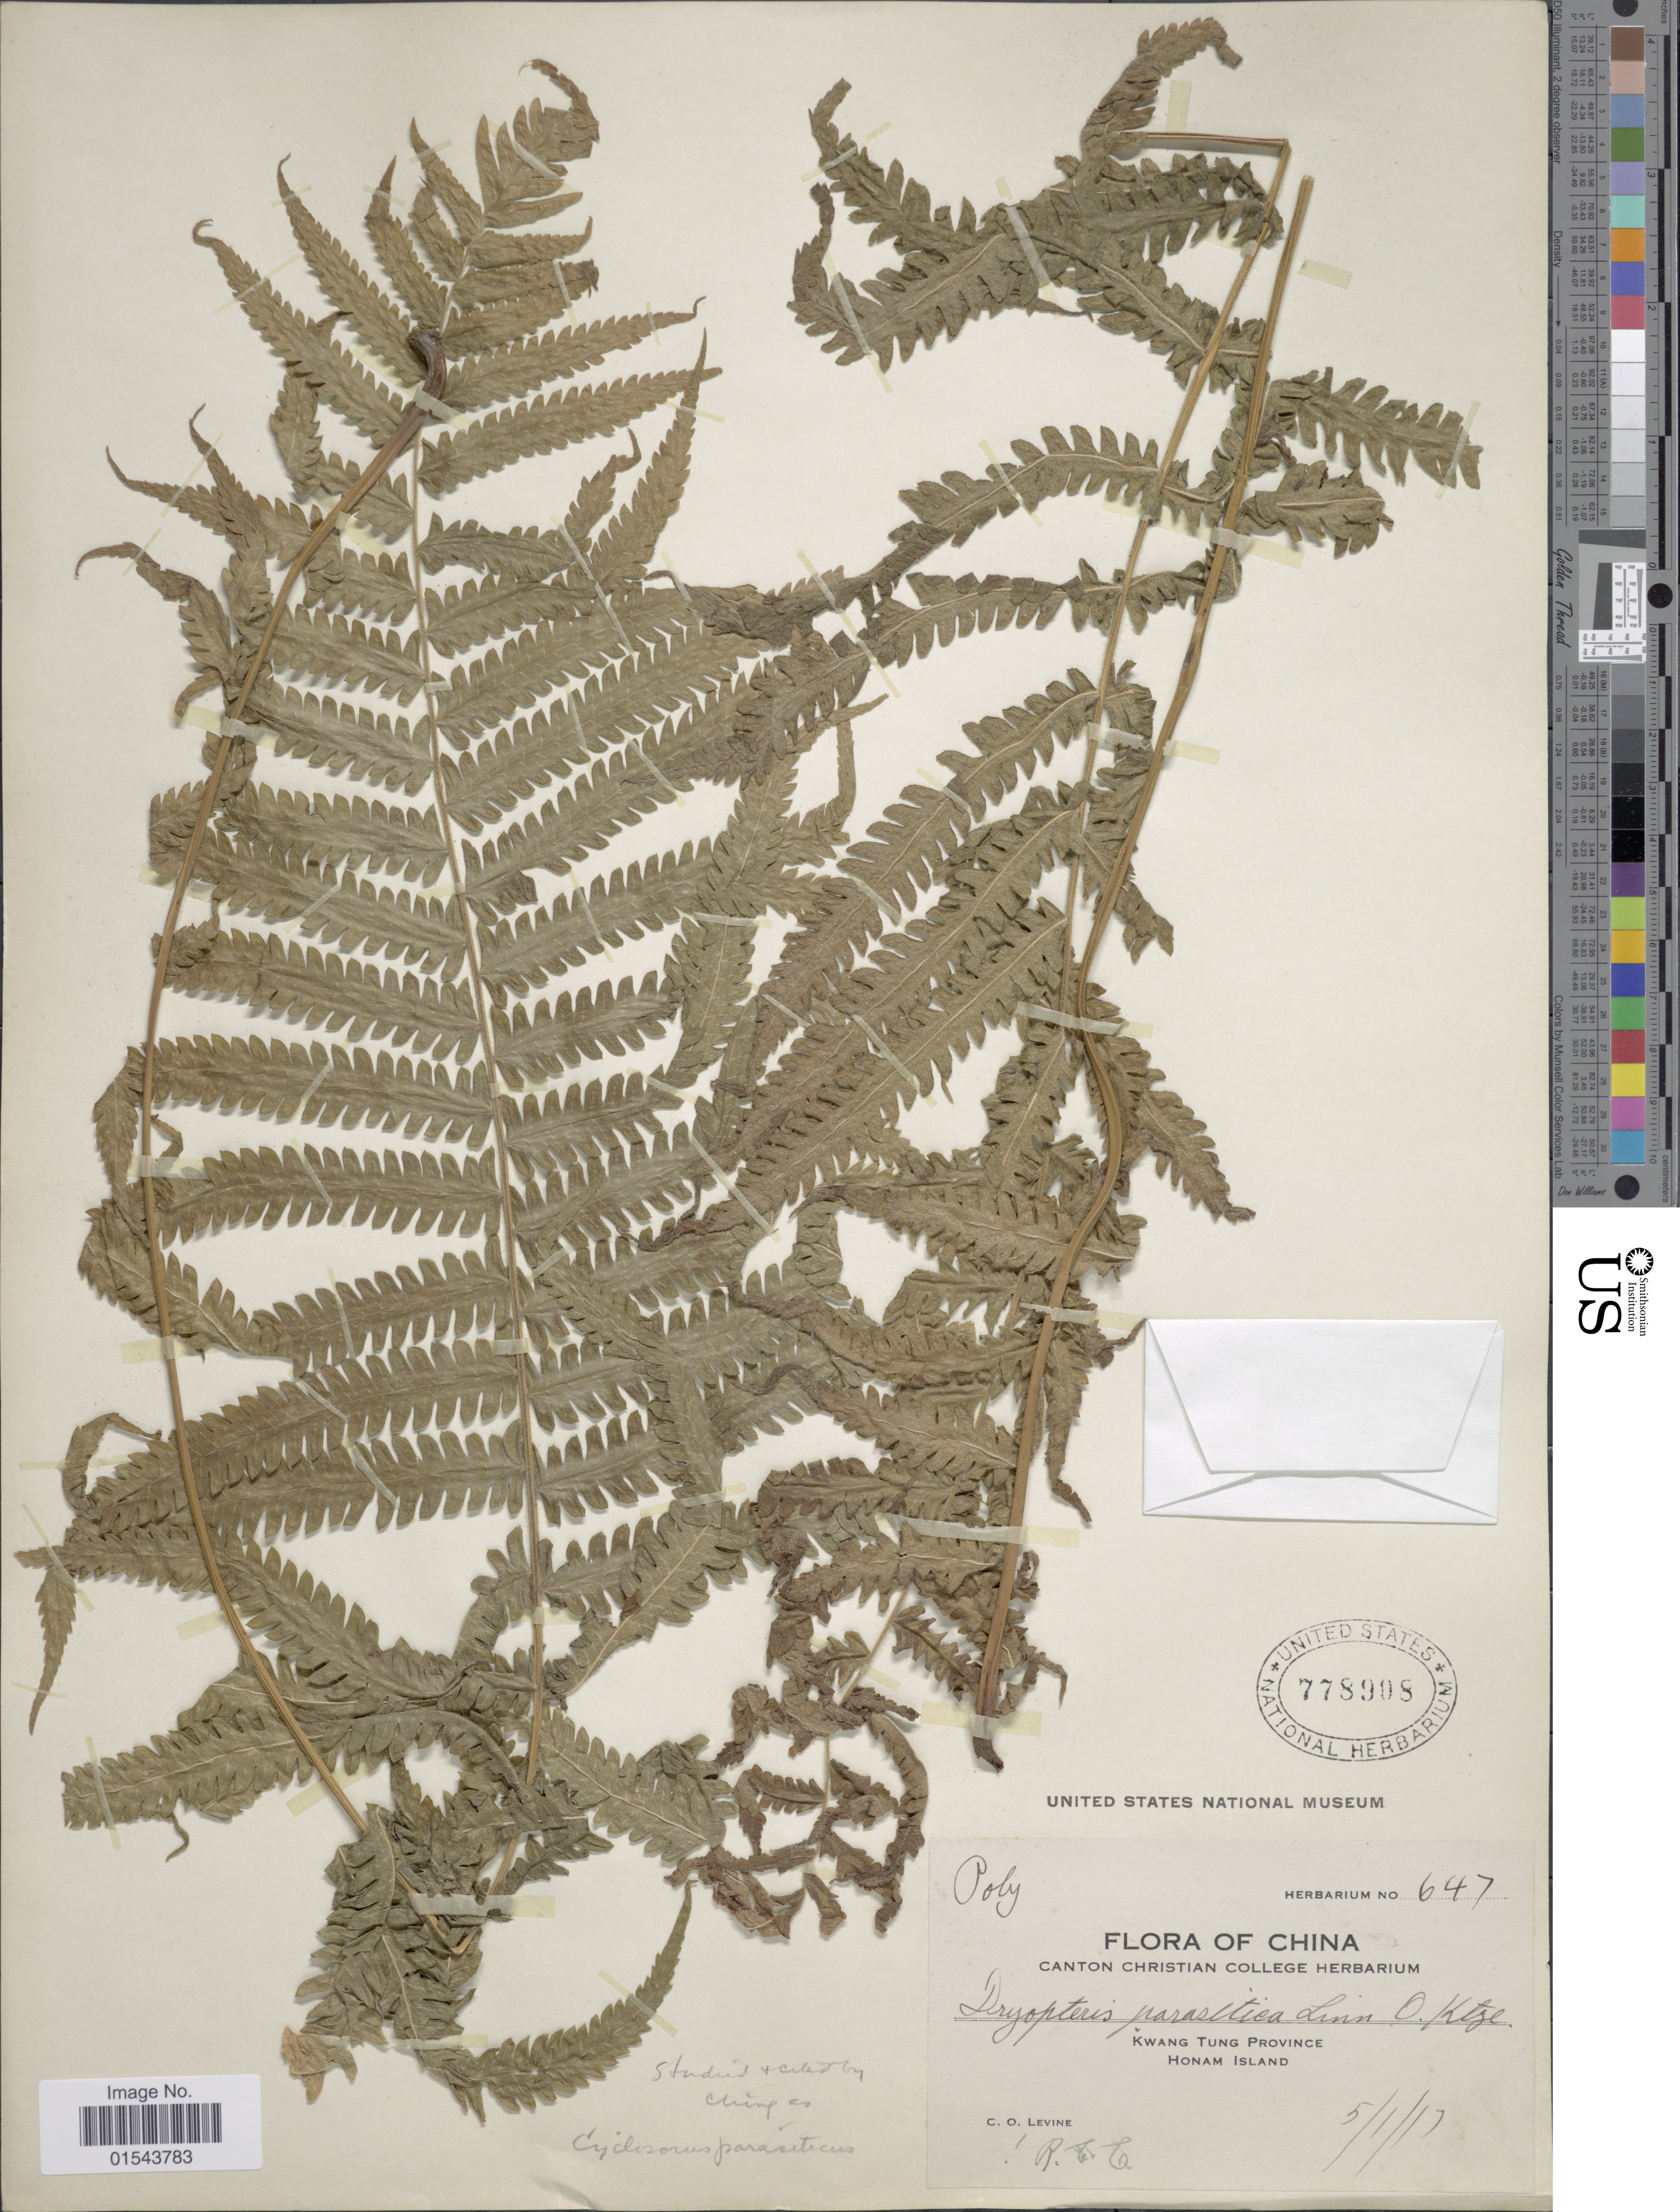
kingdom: Plantae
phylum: Tracheophyta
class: Polypodiopsida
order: Polypodiales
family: Thelypteridaceae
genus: Christella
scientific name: Christella parasitica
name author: (L.) H. Lév.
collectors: C. O. Levine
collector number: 647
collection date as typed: Transcribed d/m/y: 5/1/17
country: China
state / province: Guangdong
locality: Kwang Tung Province. Honam Island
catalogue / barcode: US 778908